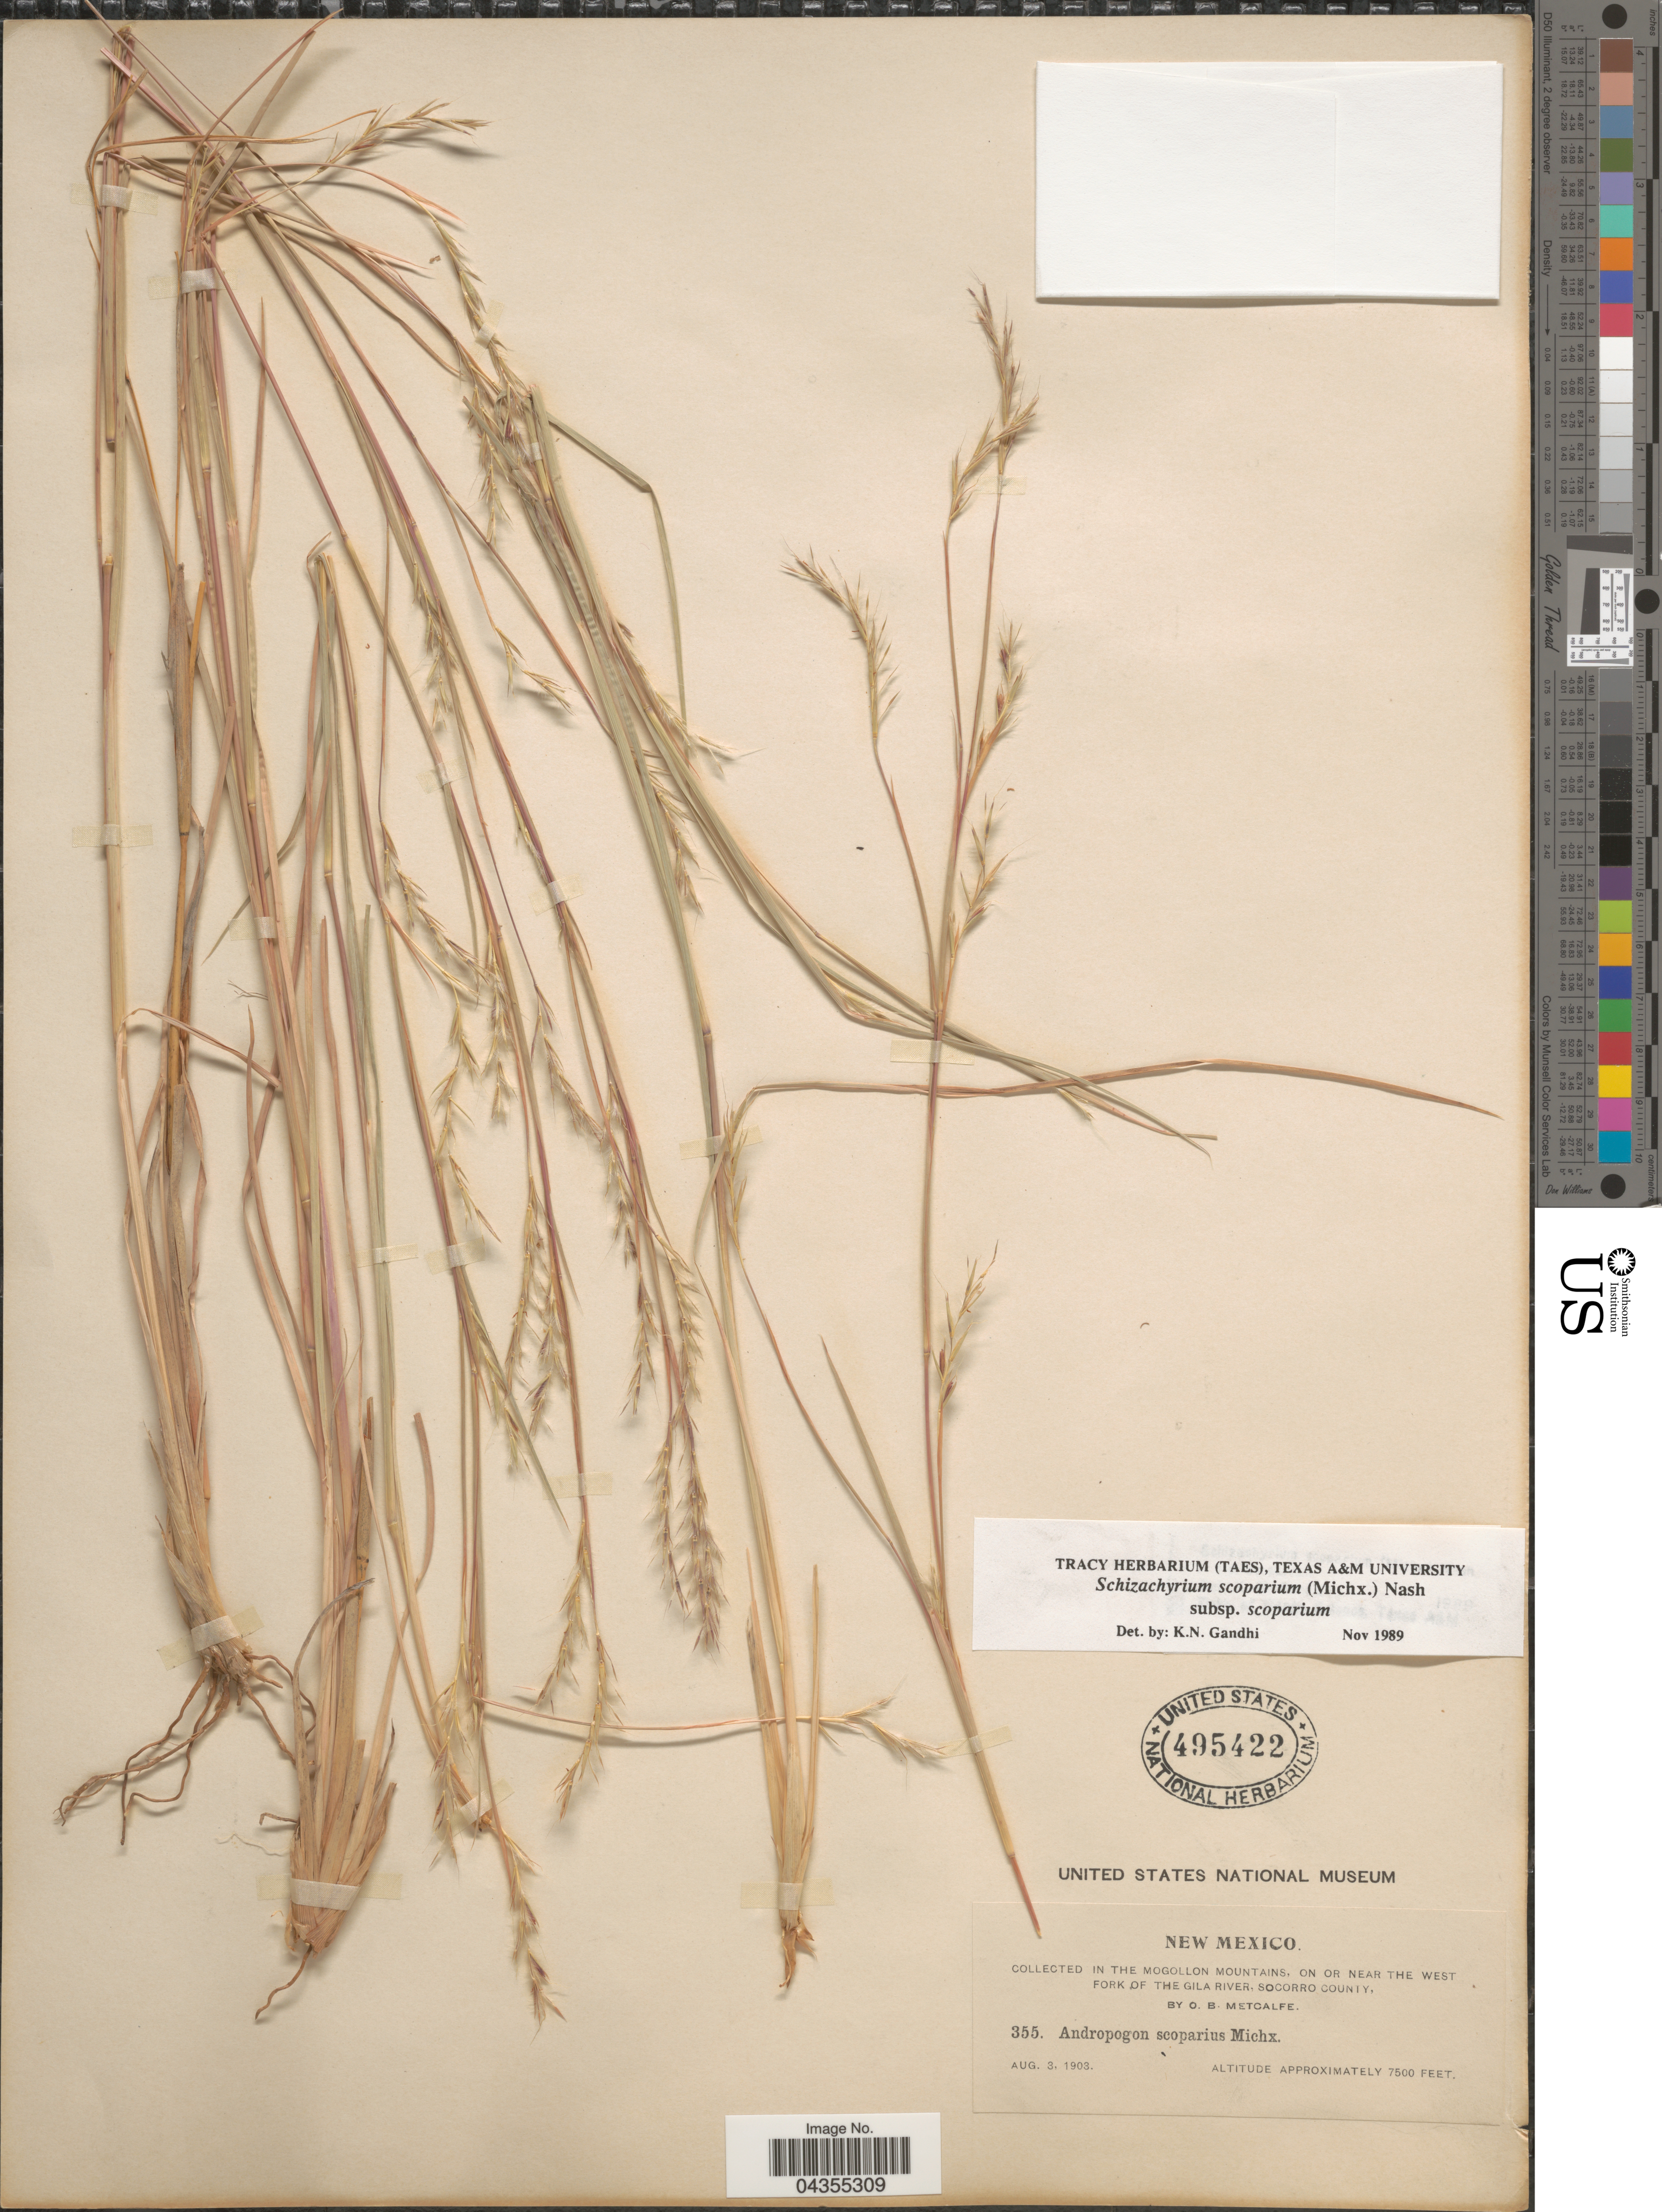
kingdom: Plantae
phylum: Tracheophyta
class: Liliopsida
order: Poales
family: Poaceae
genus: Schizachyrium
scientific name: Schizachyrium scoparium var. scoparium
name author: (Michx.) Nash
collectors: O. B. Metcalfe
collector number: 355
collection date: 1903-08-03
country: United States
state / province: New Mexico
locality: In the Mogollon Mountains, on or near the West Fork of the Gila River, Socorro County.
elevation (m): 2286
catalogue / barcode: US 495422